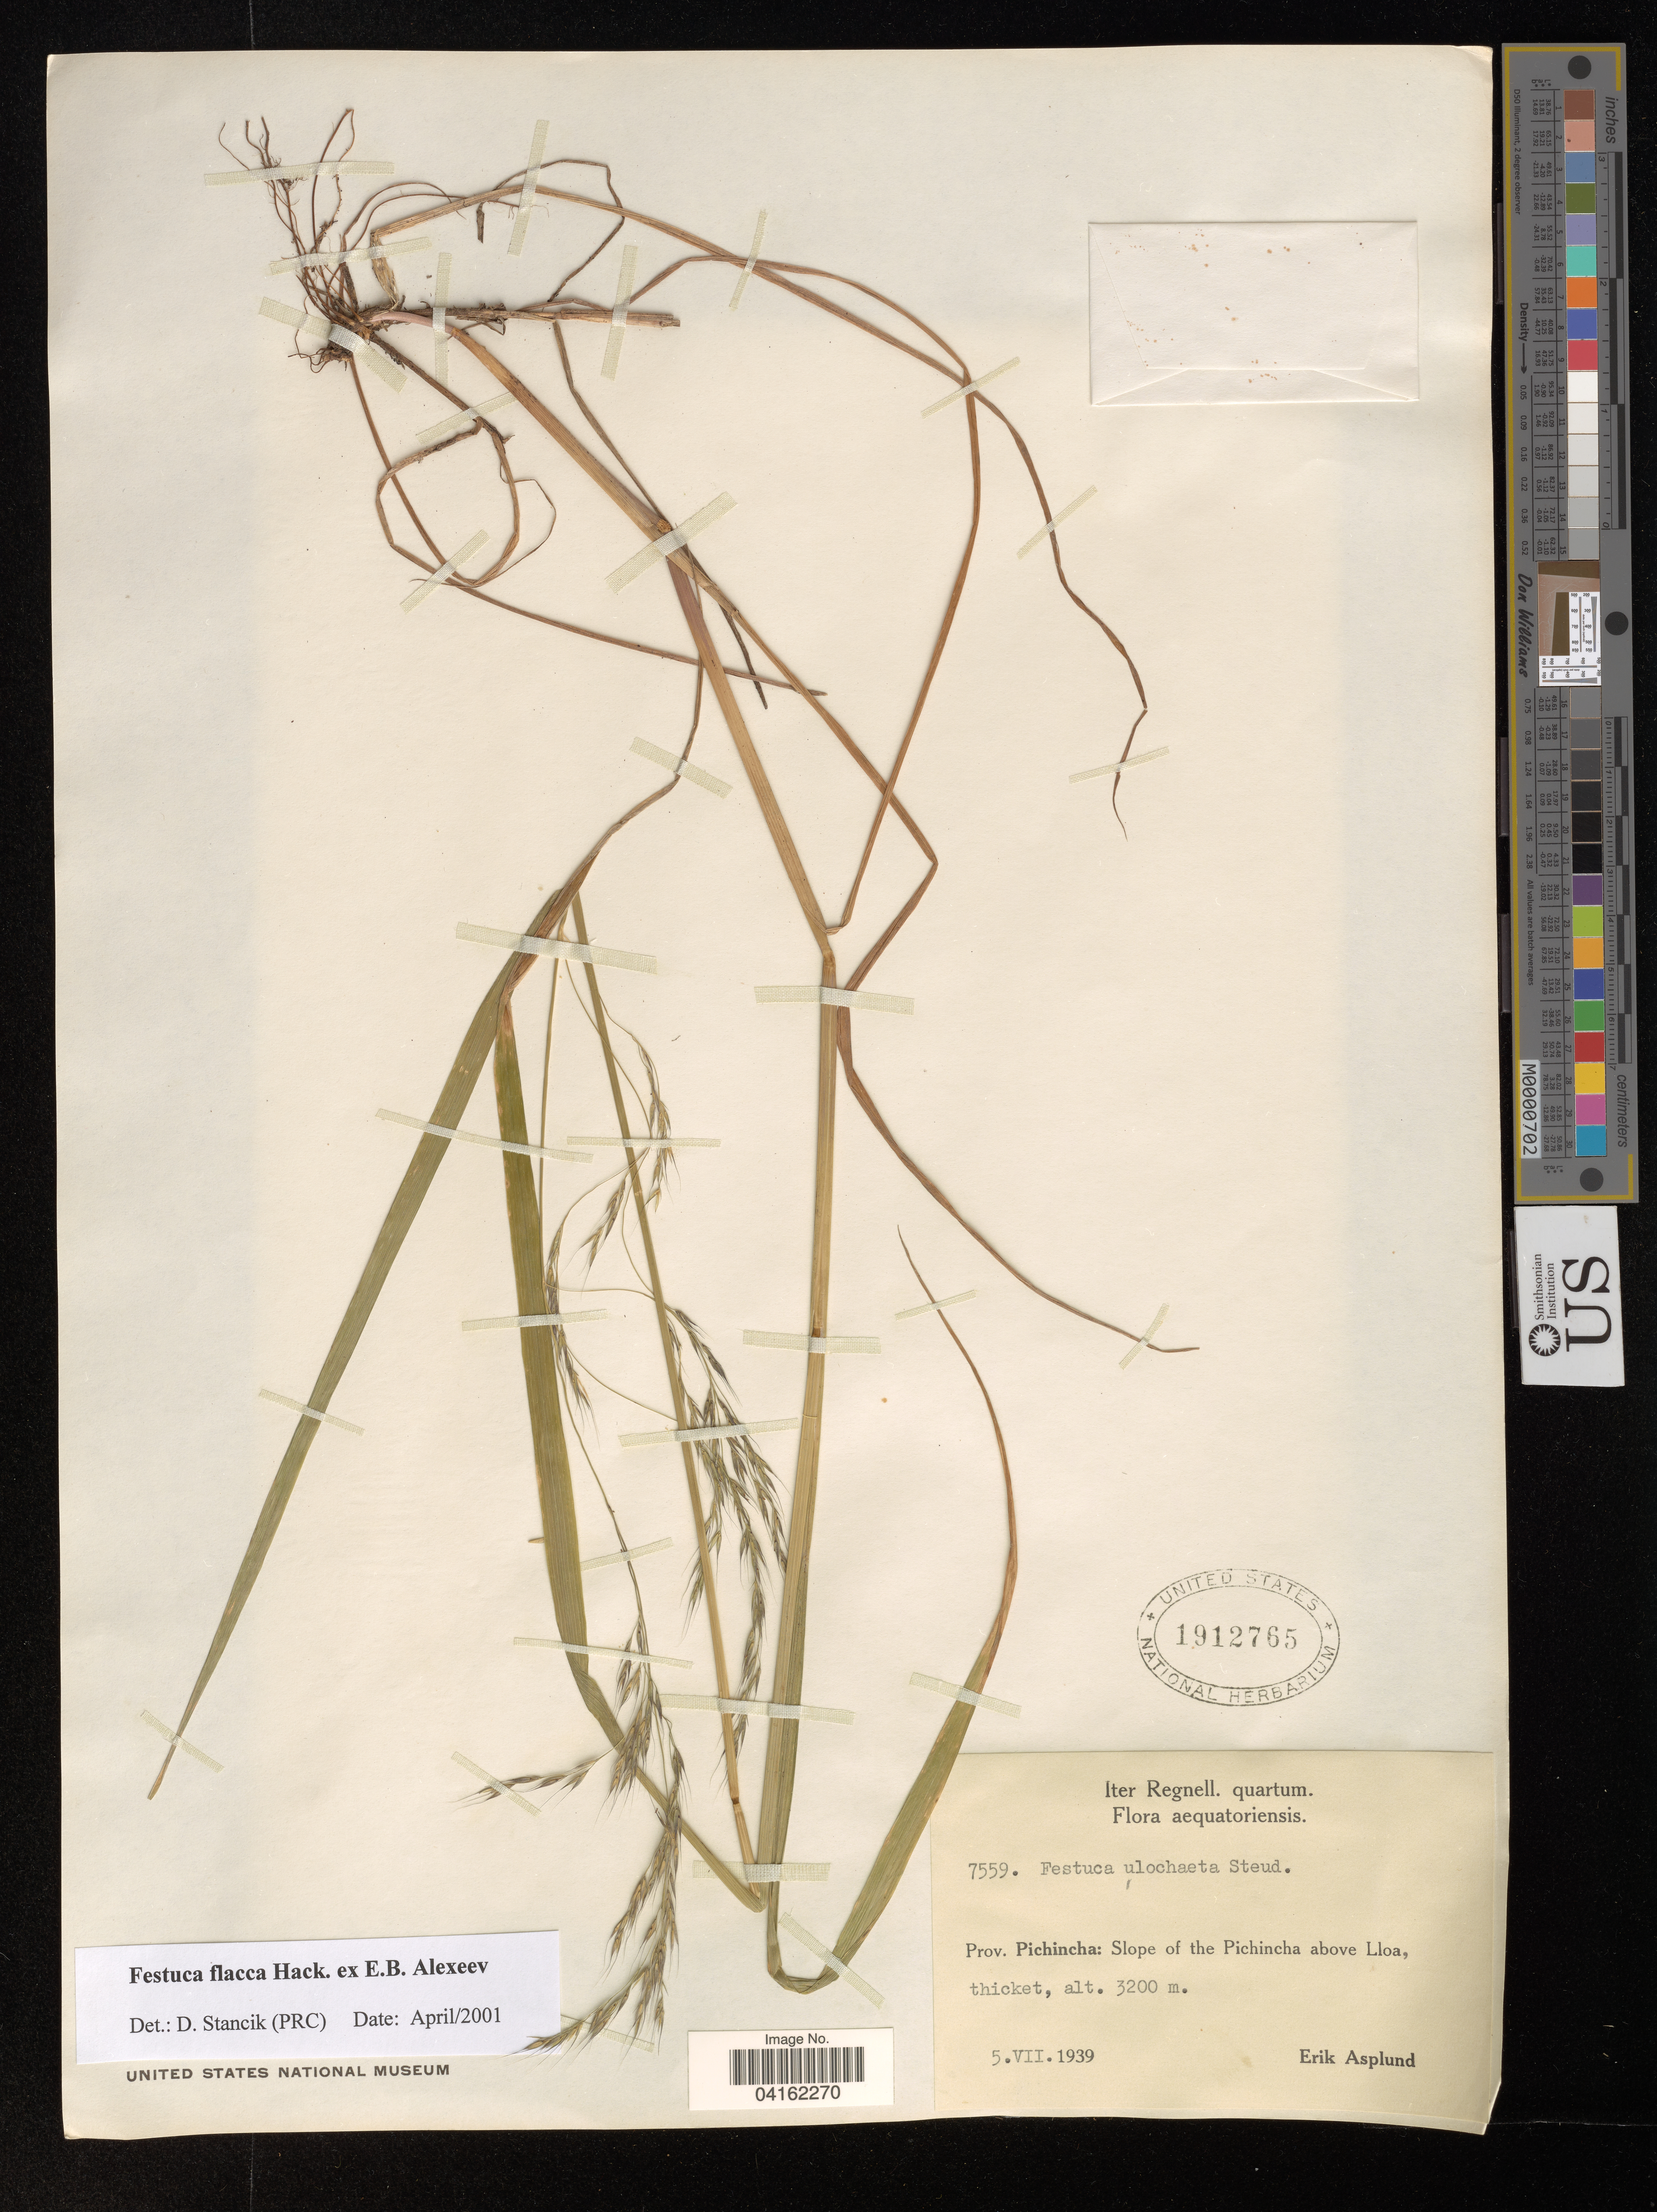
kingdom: Plantae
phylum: Tracheophyta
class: Liliopsida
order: Poales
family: Poaceae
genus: Festuca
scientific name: Festuca flacca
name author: Hack. ex E.B. Alexeev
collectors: E. Asplund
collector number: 7559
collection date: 1939-07-05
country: Ecuador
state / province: Pichincha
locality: Slope of the Pichincha above Lloa.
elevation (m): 3200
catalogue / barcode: US 1912765